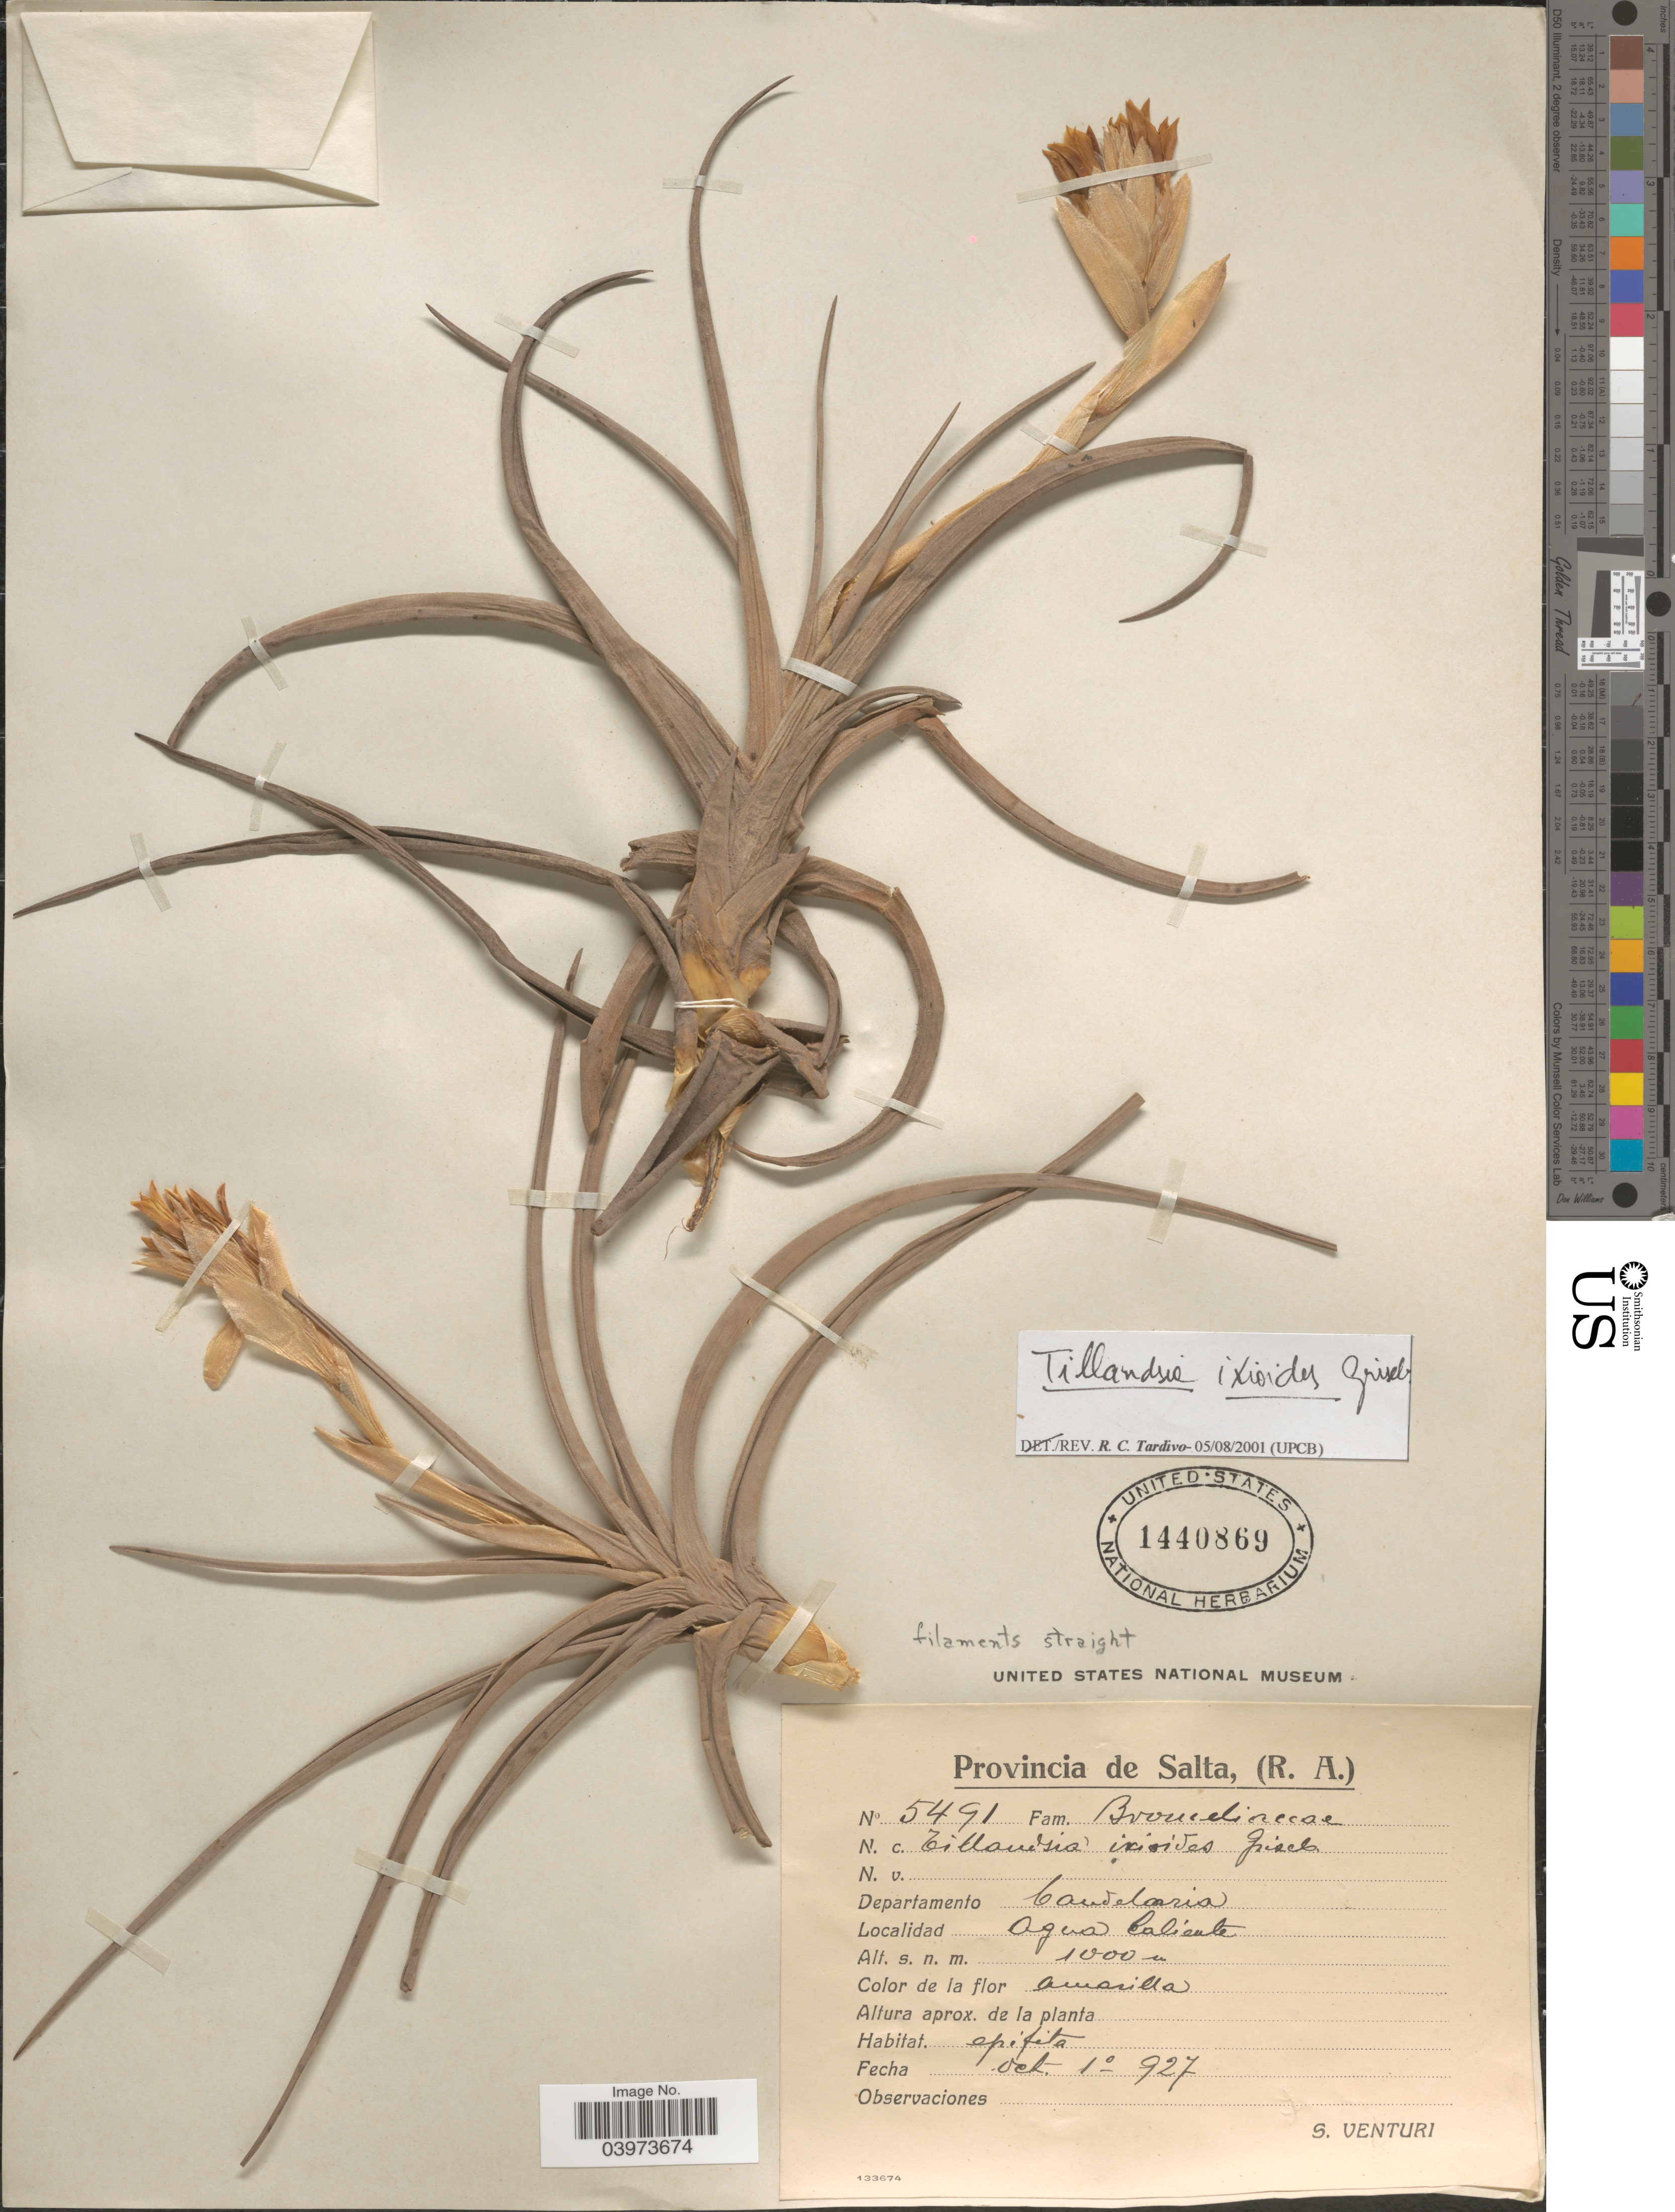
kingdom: Plantae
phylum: Tracheophyta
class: Liliopsida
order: Poales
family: Bromeliaceae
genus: Tillandsia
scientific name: Tillandsia ixioides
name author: Griseb.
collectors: S. Venturi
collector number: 5491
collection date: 1927-10-01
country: Argentina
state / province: Salta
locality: Departamento Candelaria. Agua Caliente.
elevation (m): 1000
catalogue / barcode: US 1440869